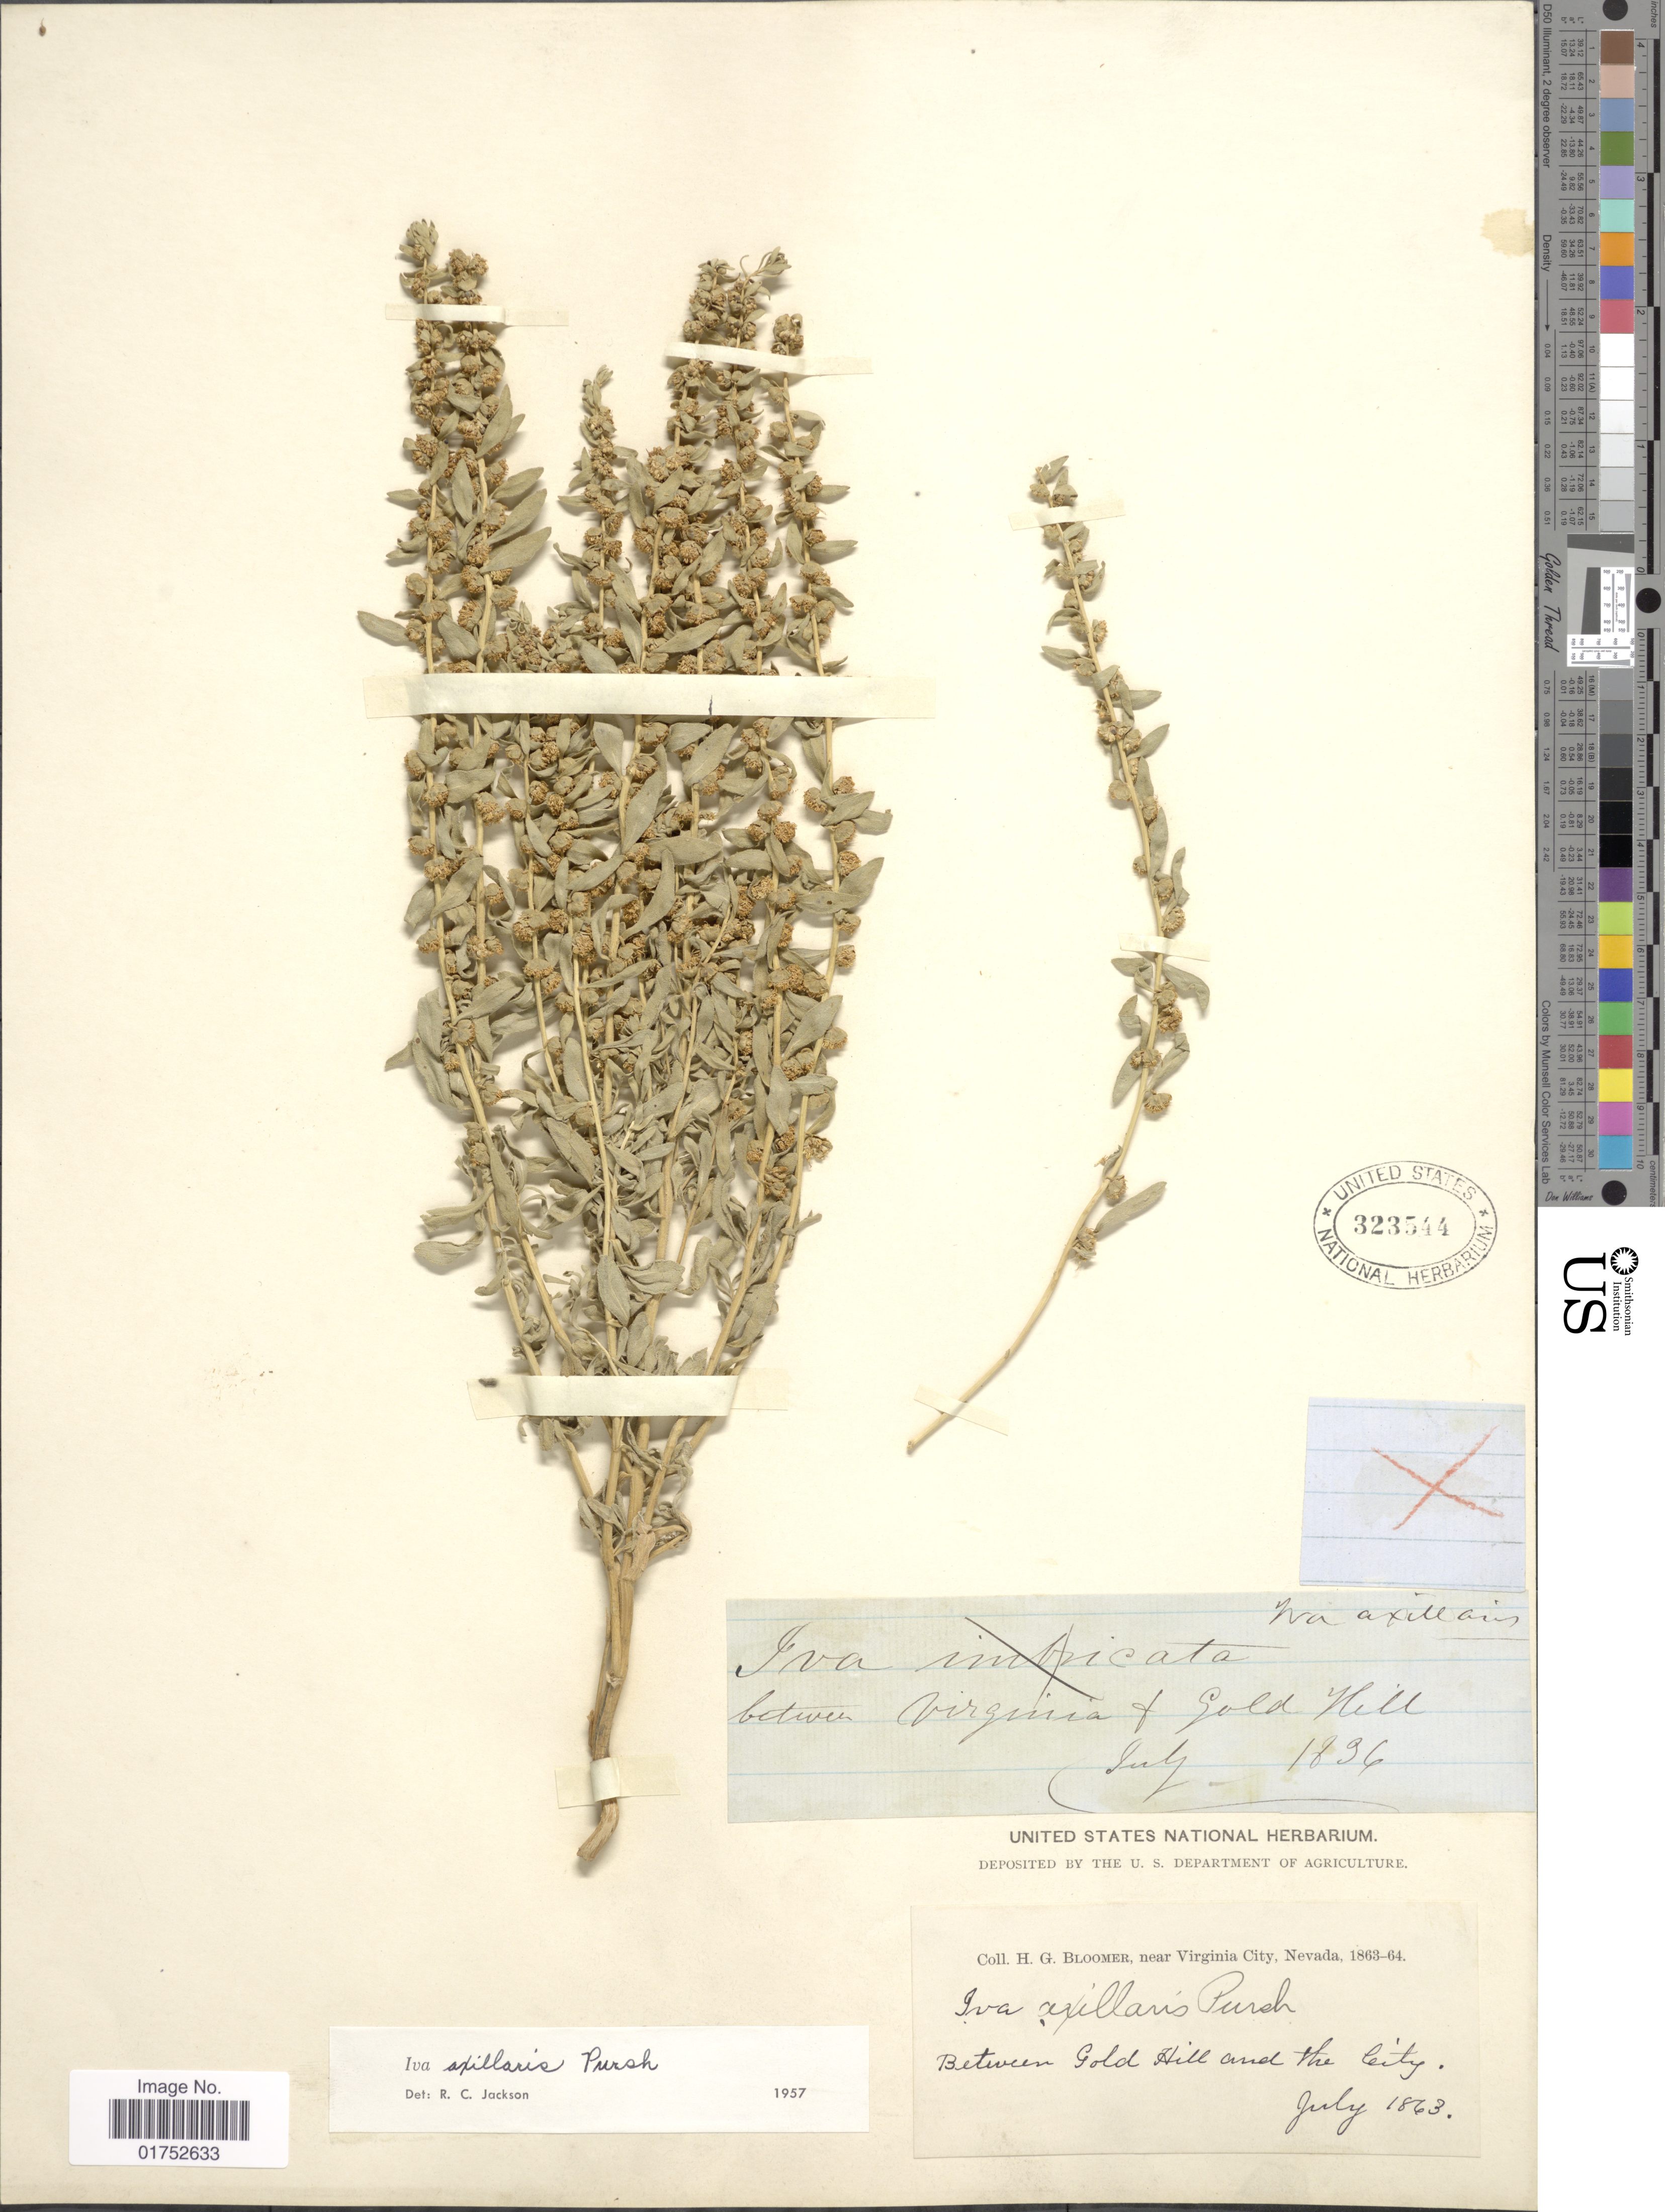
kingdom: Plantae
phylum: Tracheophyta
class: Magnoliopsida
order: Asterales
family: Asteraceae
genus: Iva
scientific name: Iva axillaris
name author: Pursh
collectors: H. Bloomer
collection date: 1863-07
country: United States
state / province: Nevada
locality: Near Virginia City, between Gold Hill and the City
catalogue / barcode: US 323544